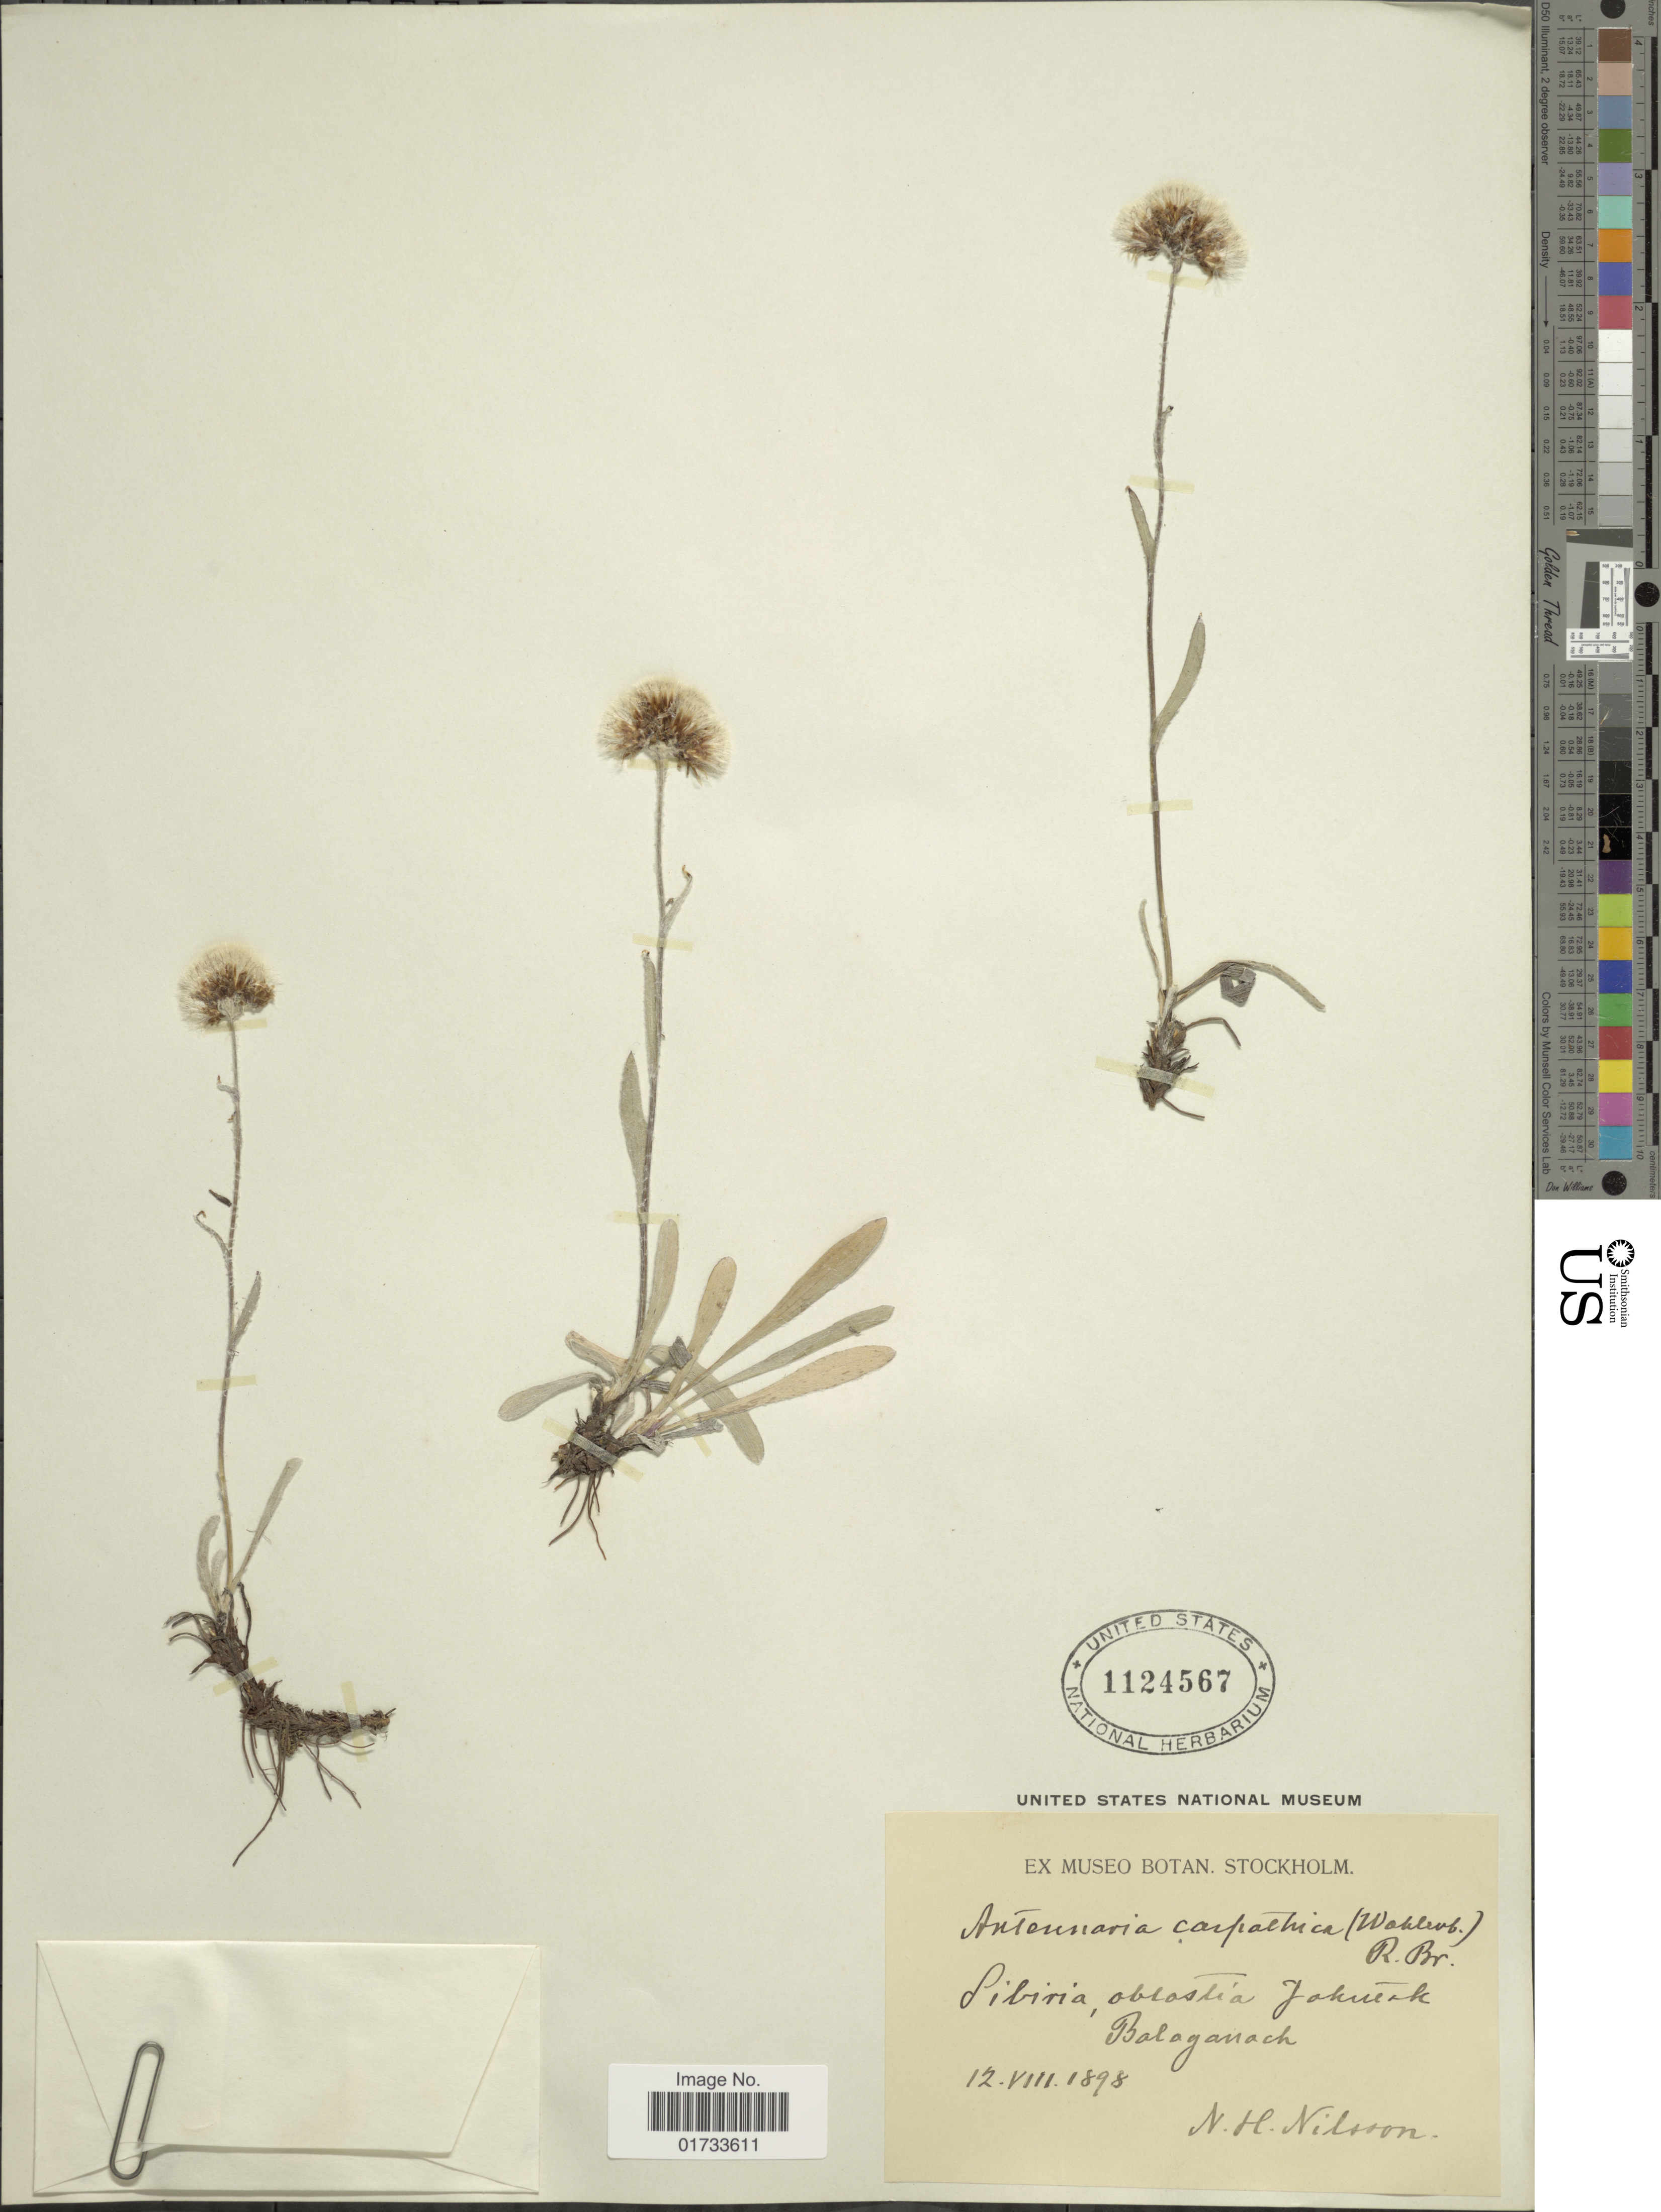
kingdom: Plantae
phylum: Tracheophyta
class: Magnoliopsida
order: Asterales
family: Asteraceae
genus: Antennaria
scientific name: Antennaria carpatica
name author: (Wahlenb.) Williams & Fingerh.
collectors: N. H. Nilsson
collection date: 1898-08-12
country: Russian Federation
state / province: Siberia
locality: Siberia, oblastia Jahuesk, Balaganach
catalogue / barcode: US 1124567